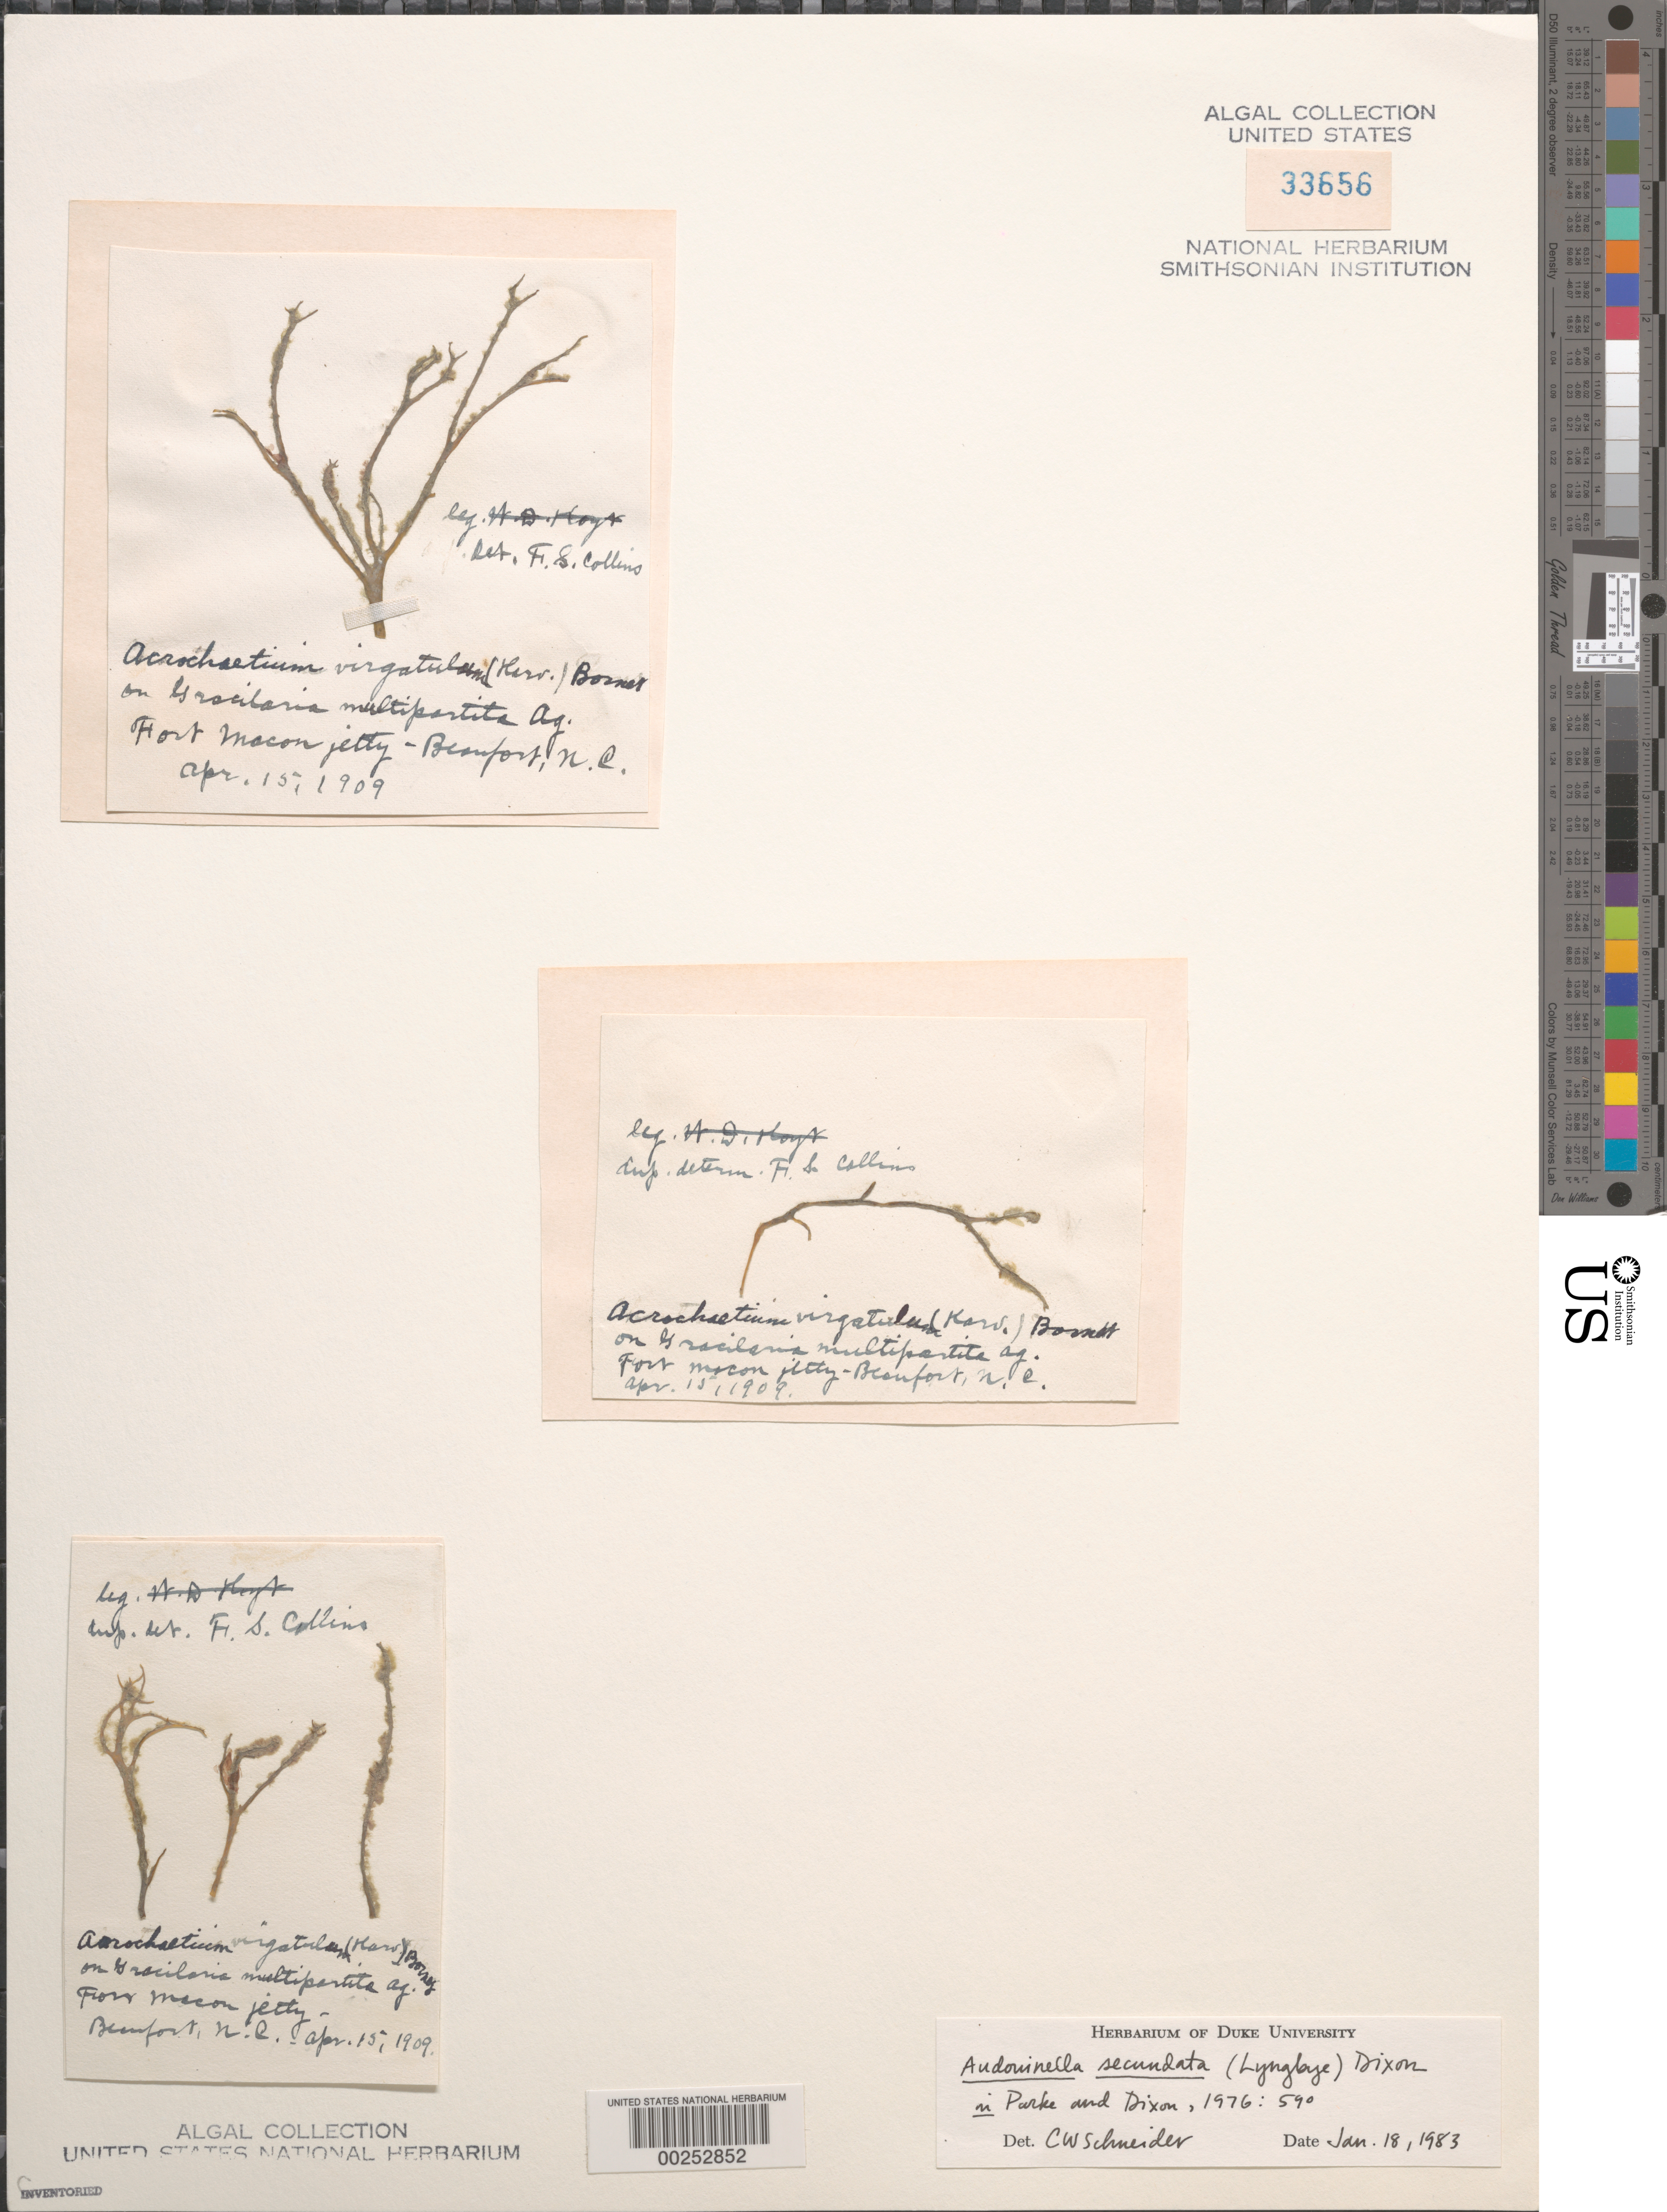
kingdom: Plantae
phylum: Rhodophyta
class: Florideophyceae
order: Acrochaetiales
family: Acrochaetiaceae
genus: Acrochaetium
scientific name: Acrochaetium secundatum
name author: (Lyngb.) Näg. in Näg. & C. Cramer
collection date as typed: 15 Apr 1909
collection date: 1909-04-15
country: United States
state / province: North Carolina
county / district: Carteret County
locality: Beaufort, Fort Macon jetty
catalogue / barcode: US 33656